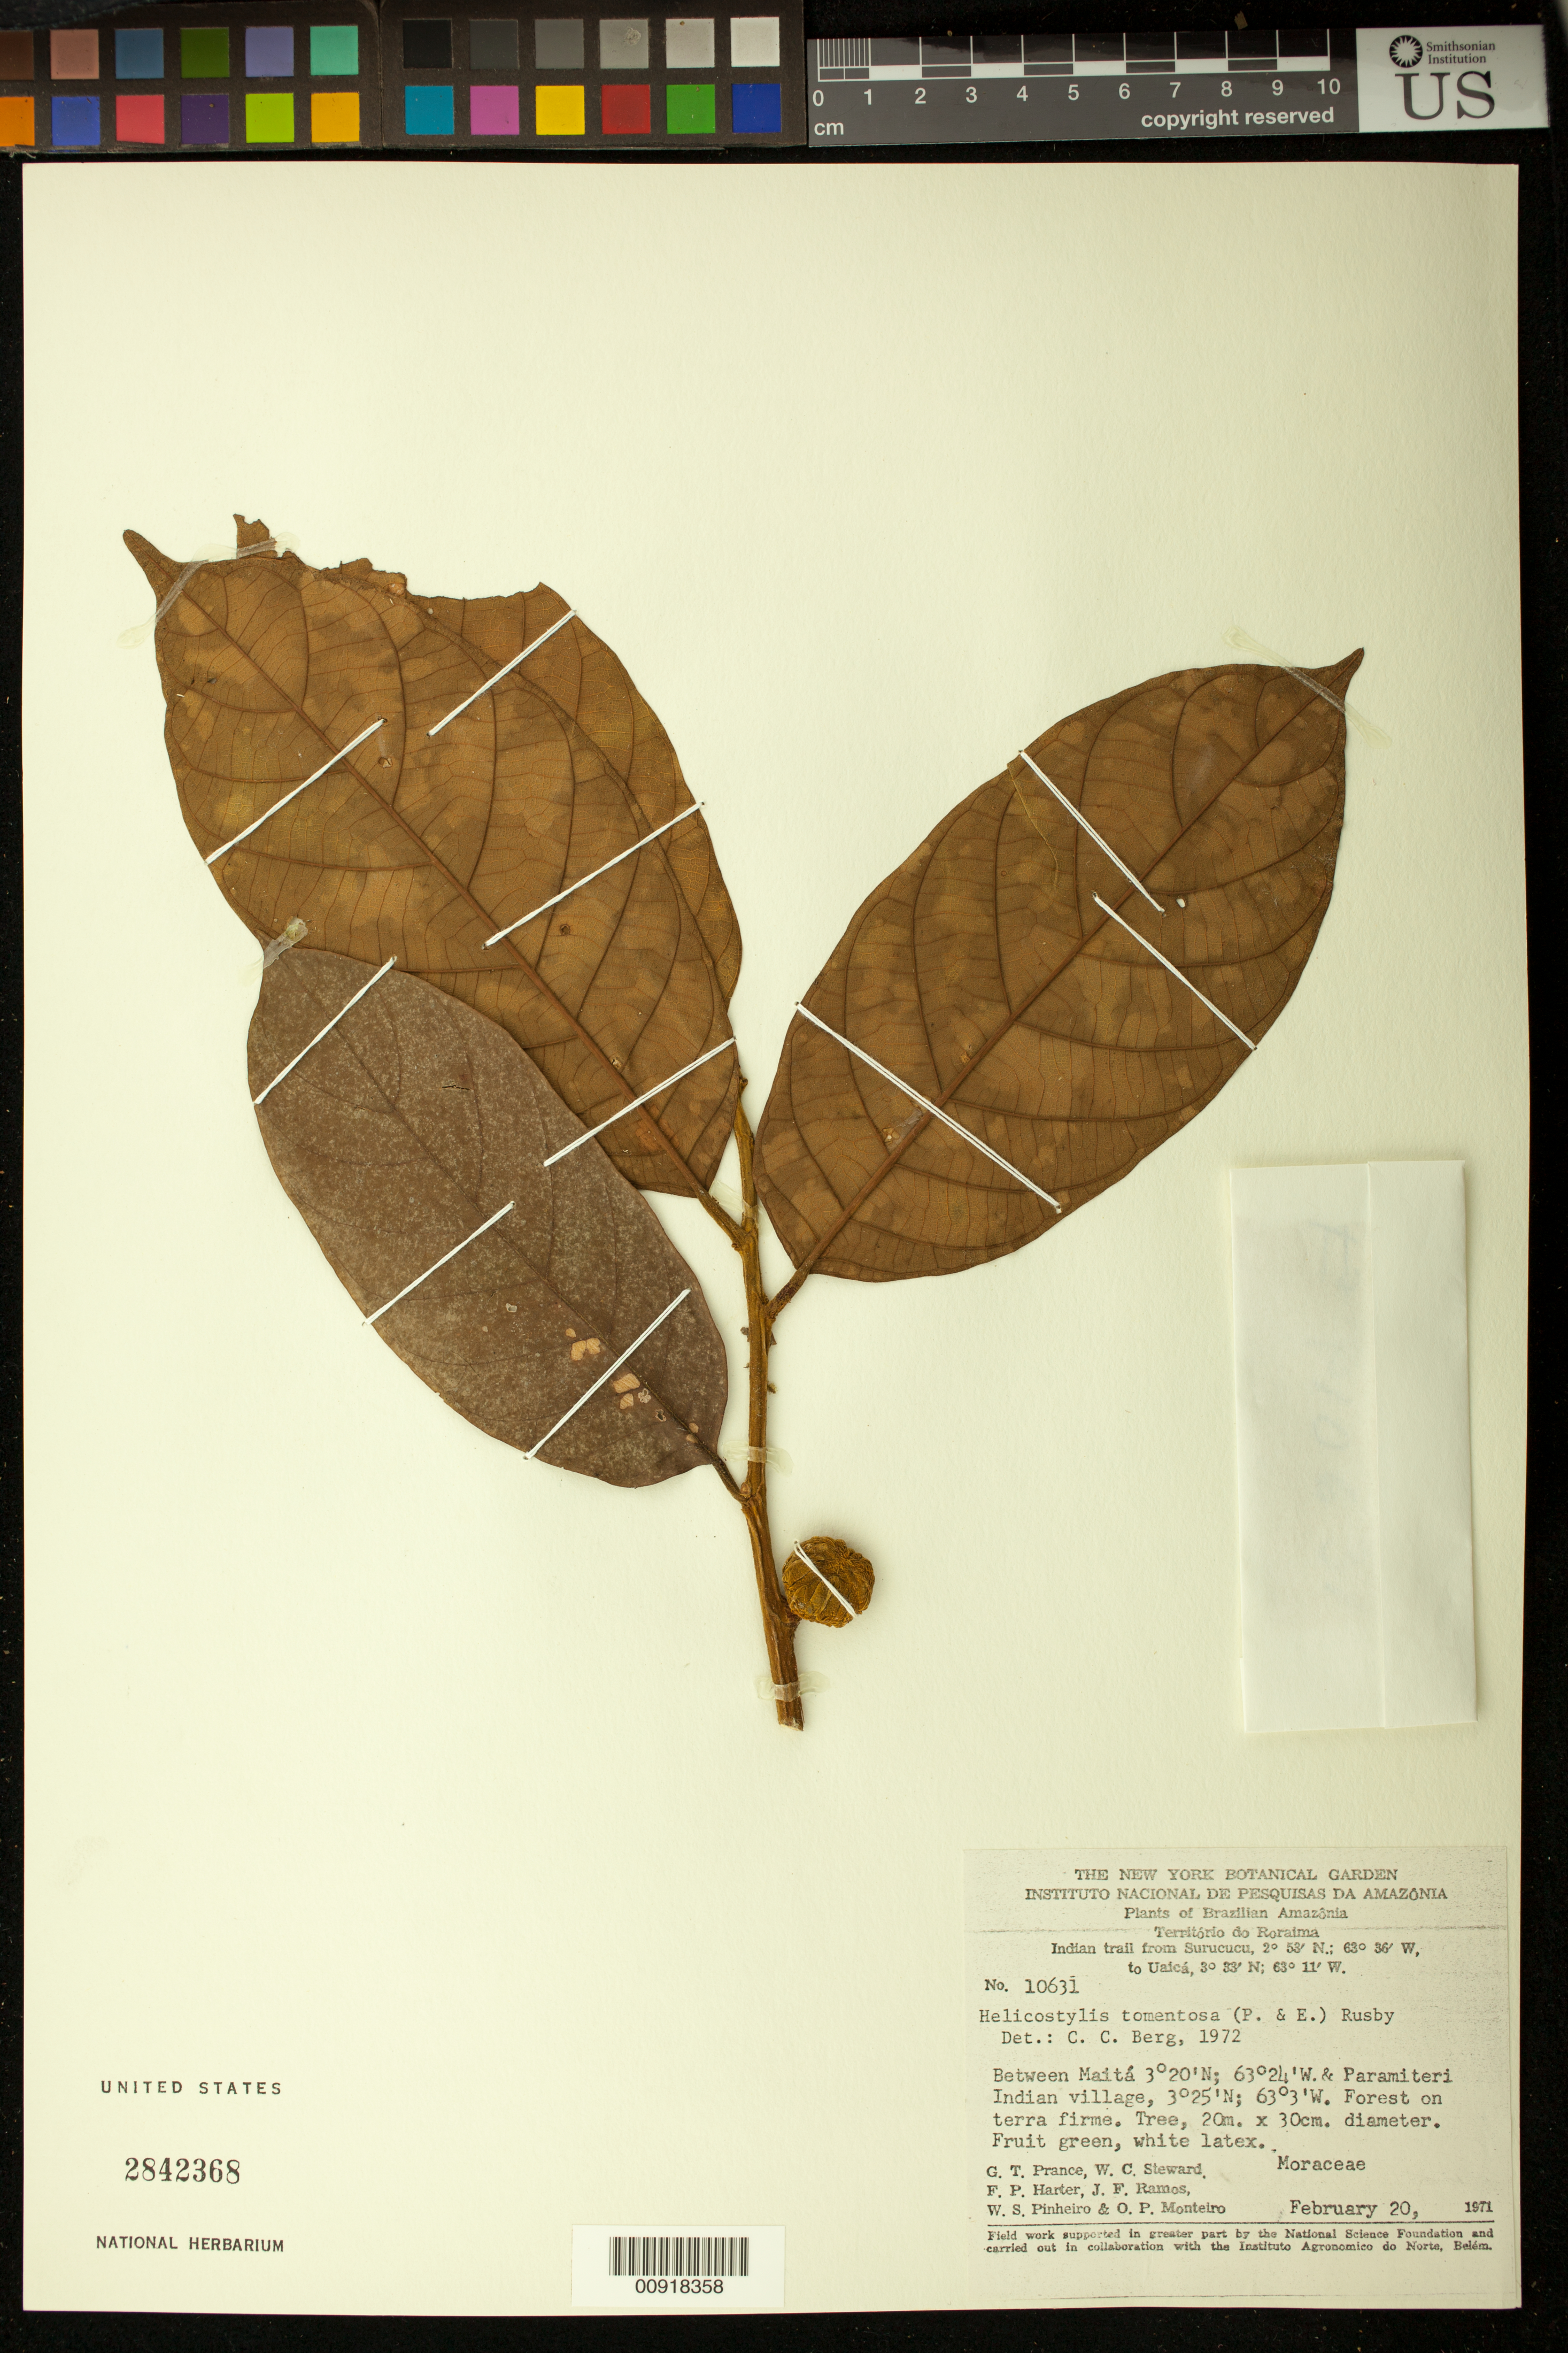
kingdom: Plantae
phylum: Tracheophyta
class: Magnoliopsida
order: Rosales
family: Moraceae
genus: Helicostylis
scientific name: Helicostylis tomentosa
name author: (Poepp. & Endl.) Rusby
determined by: Berg, C. C.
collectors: G. T. Prance, W. C. Steward, F. P. Harter, J. F. Ramos, W. S. Pinheiro & O. P. Monteiro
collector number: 10631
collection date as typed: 20-Feb-71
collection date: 1971-02-20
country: Brazil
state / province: Roraima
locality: Terr. Roraima, between Maitá and Paramiteri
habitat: Forest on terra firme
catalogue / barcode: US 2842368